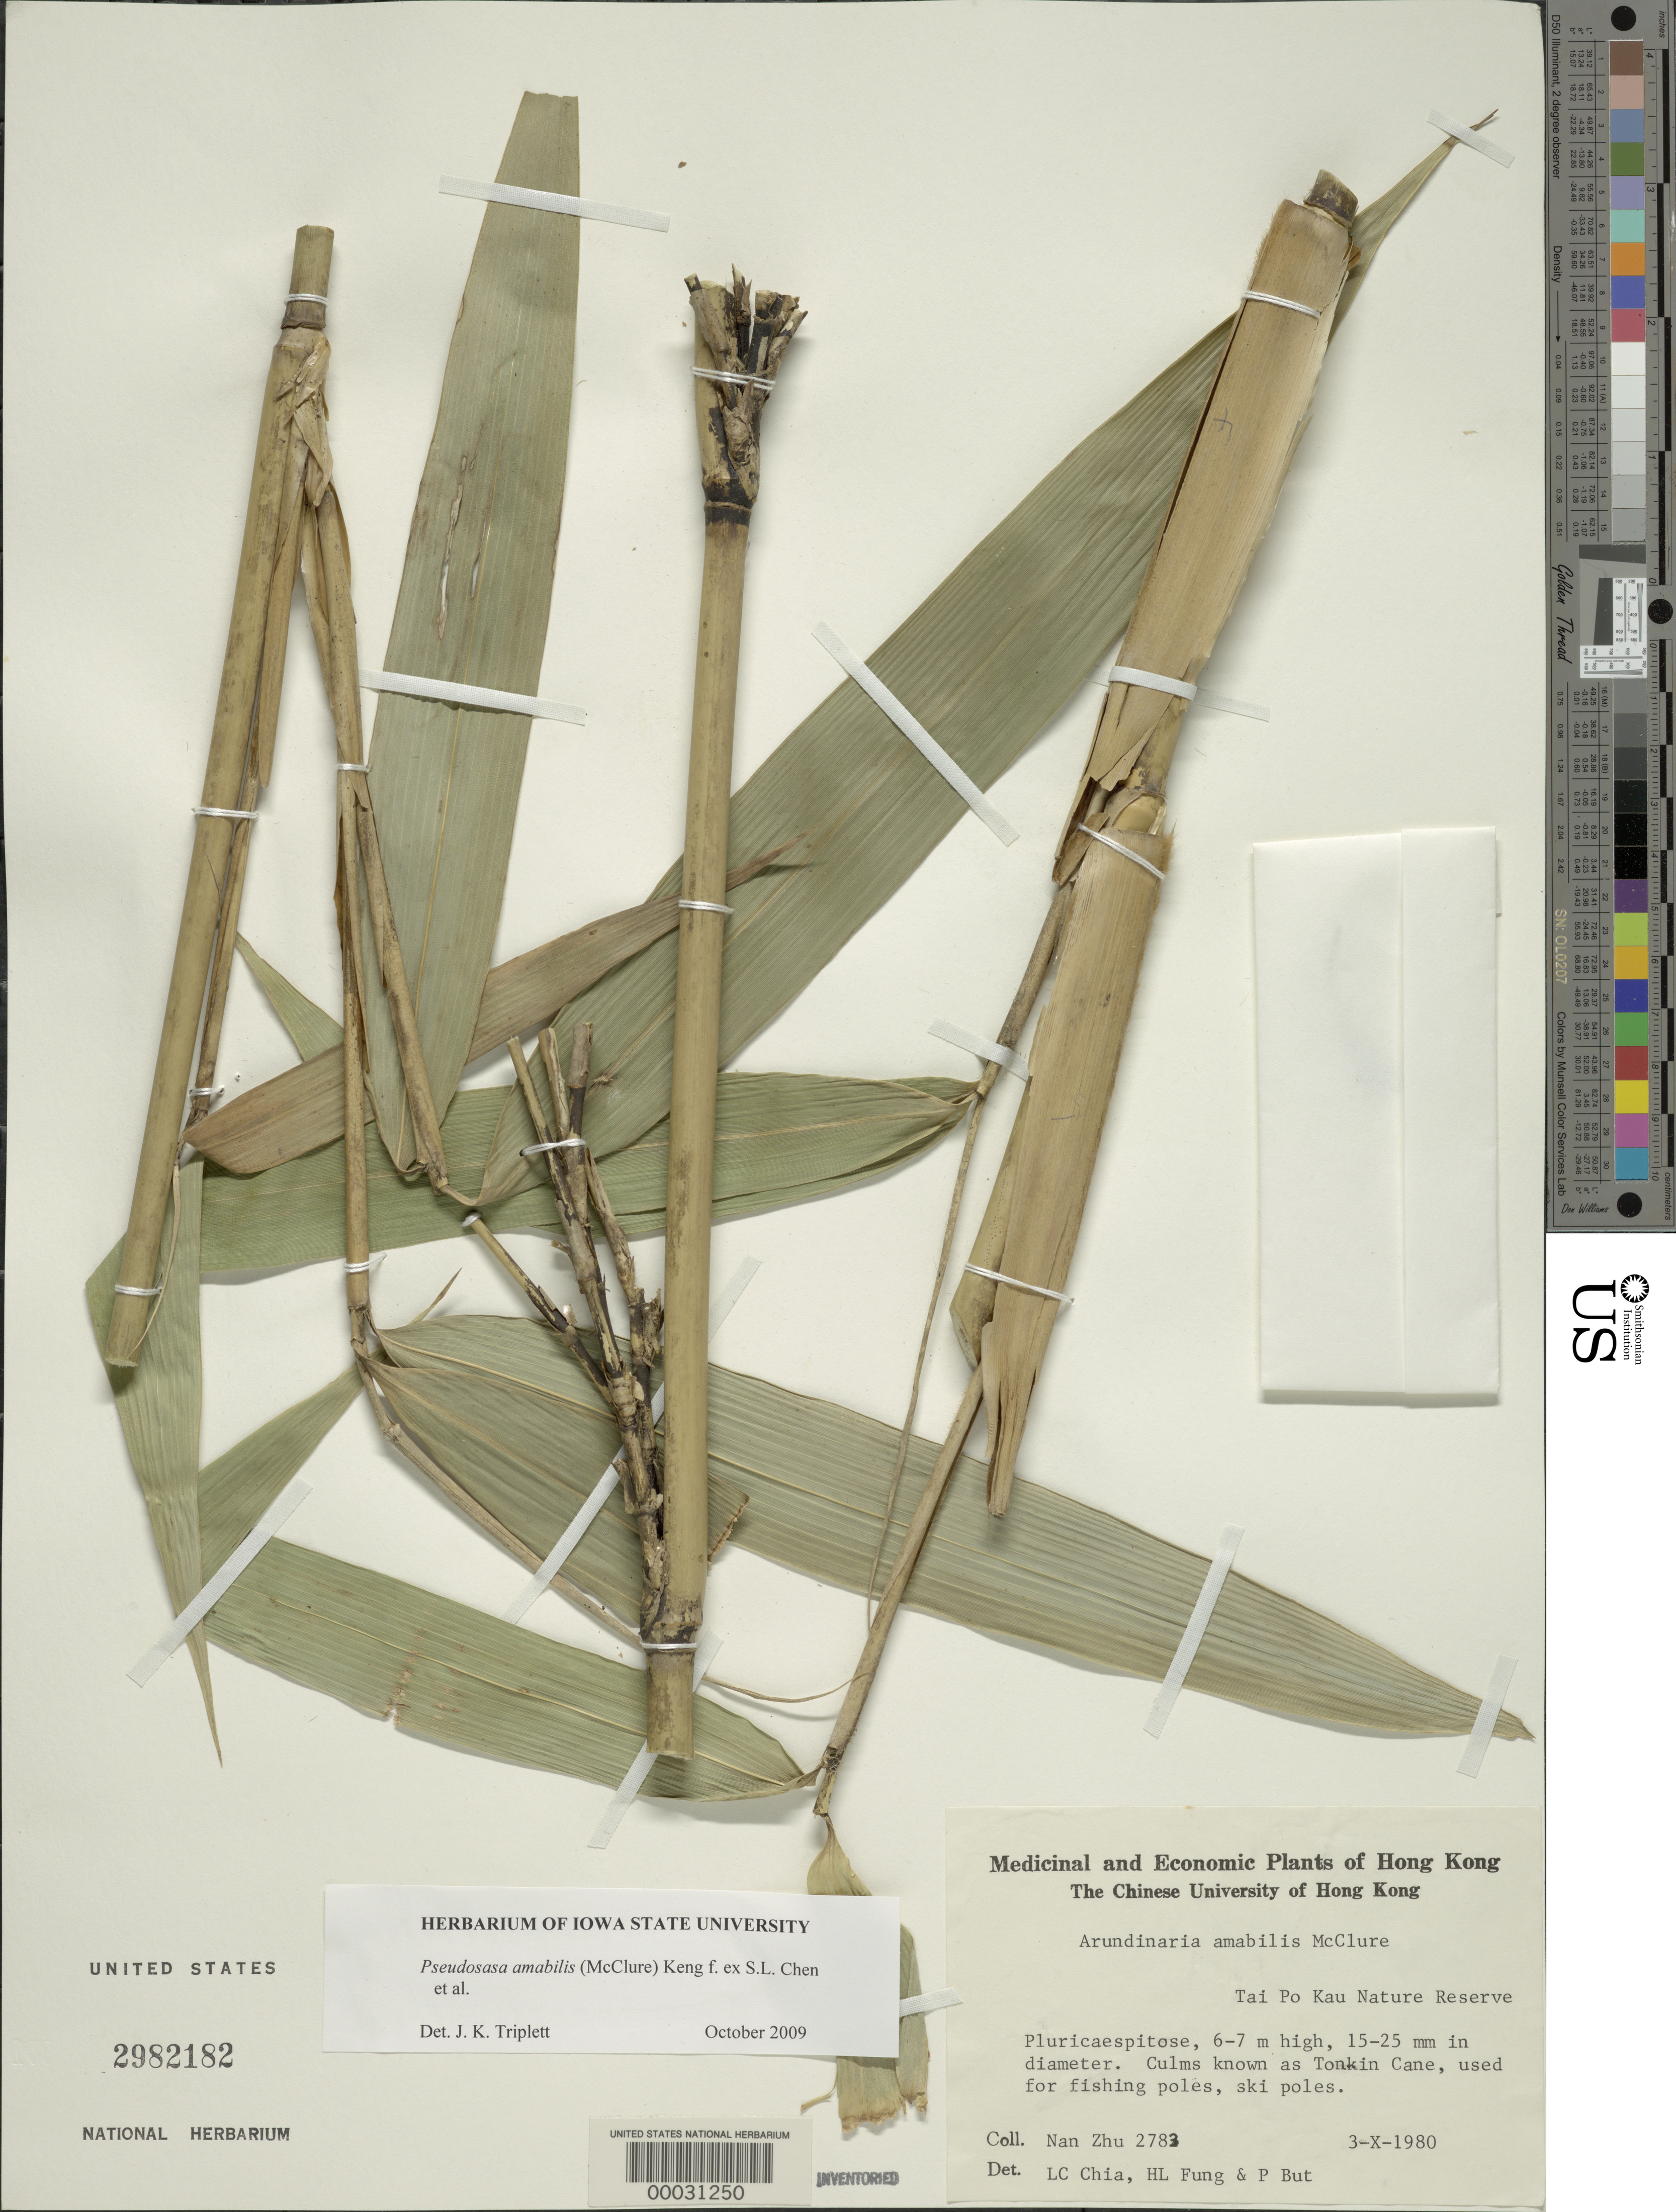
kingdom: Plantae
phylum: Tracheophyta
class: Liliopsida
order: Poales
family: Poaceae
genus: Pseudosasa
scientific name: Pseudosasa amabilis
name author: (McClure) Keng f.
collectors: N. Zhu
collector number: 2783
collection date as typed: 03 Oct 1980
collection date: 1980-10-03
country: China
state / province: Hong Kong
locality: Tai Po Kau Nature Reserve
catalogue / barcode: US 2982182